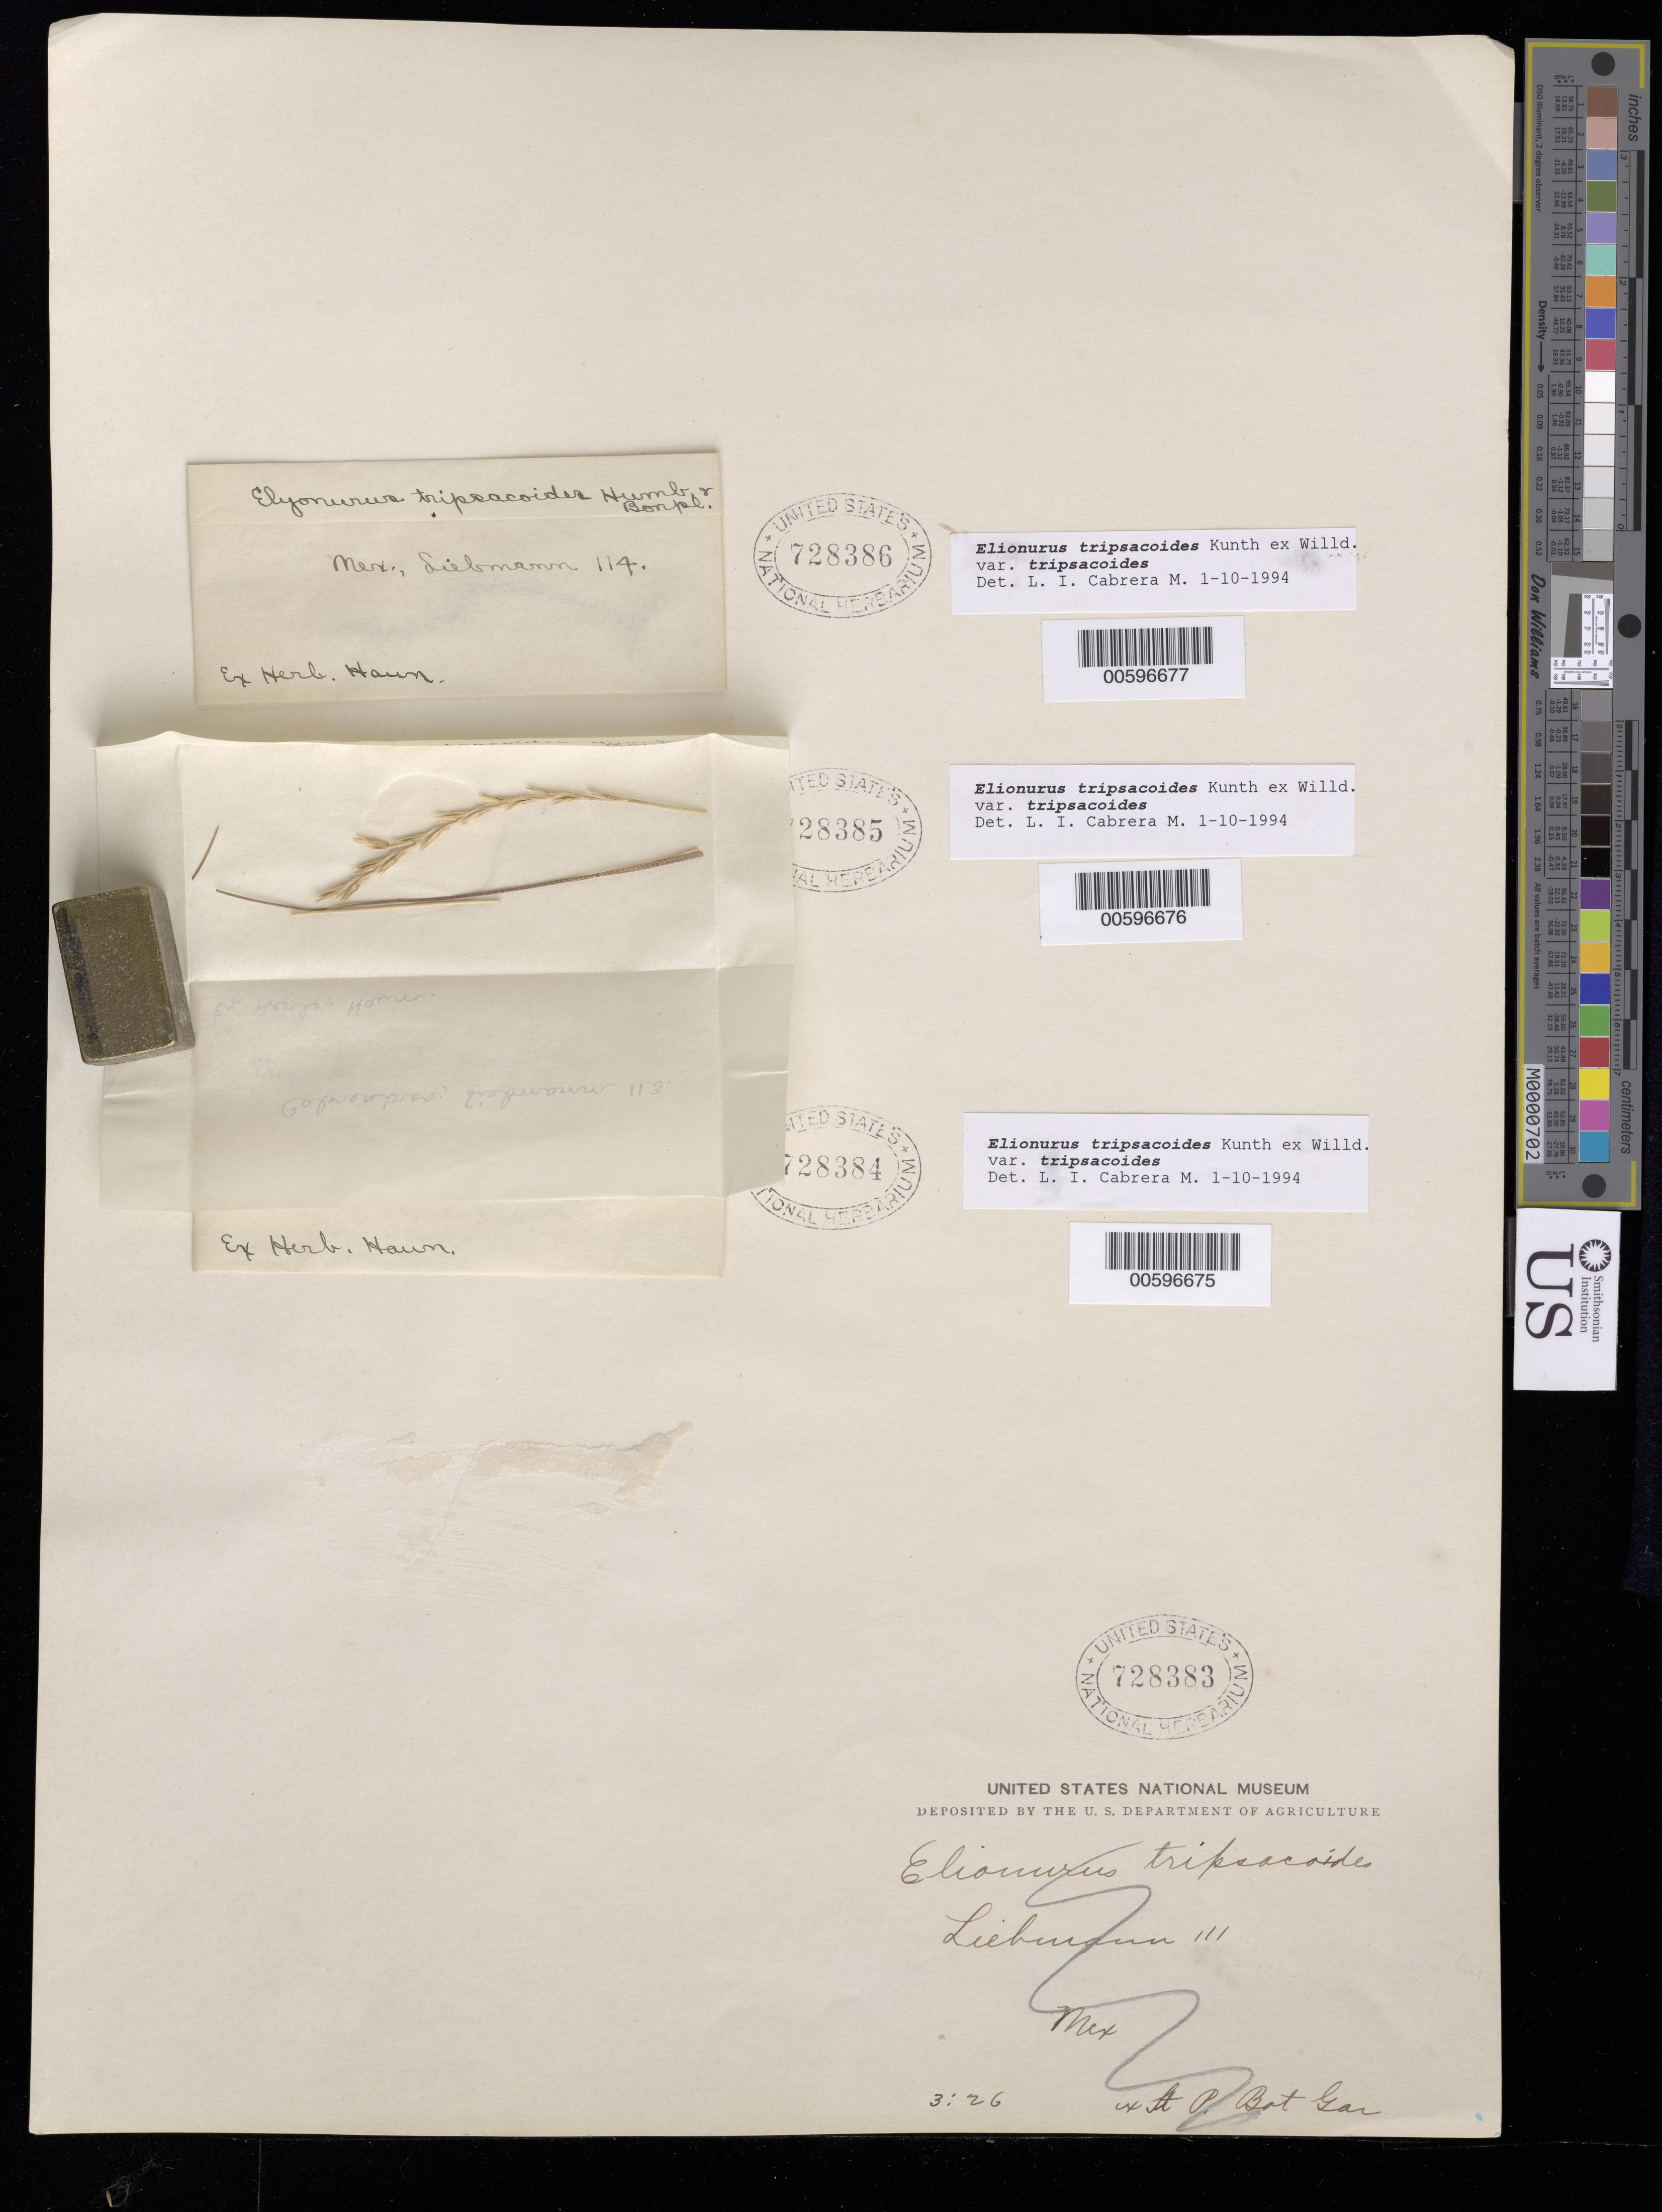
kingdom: Plantae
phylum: Tracheophyta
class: Liliopsida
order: Poales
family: Poaceae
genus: Elionurus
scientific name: Elionurus tripsacoides var. tripsacoides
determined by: Cabrera M., L. I.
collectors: F. M. Liebmann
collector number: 113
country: Mexico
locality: Cabrestros.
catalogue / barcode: US 728385